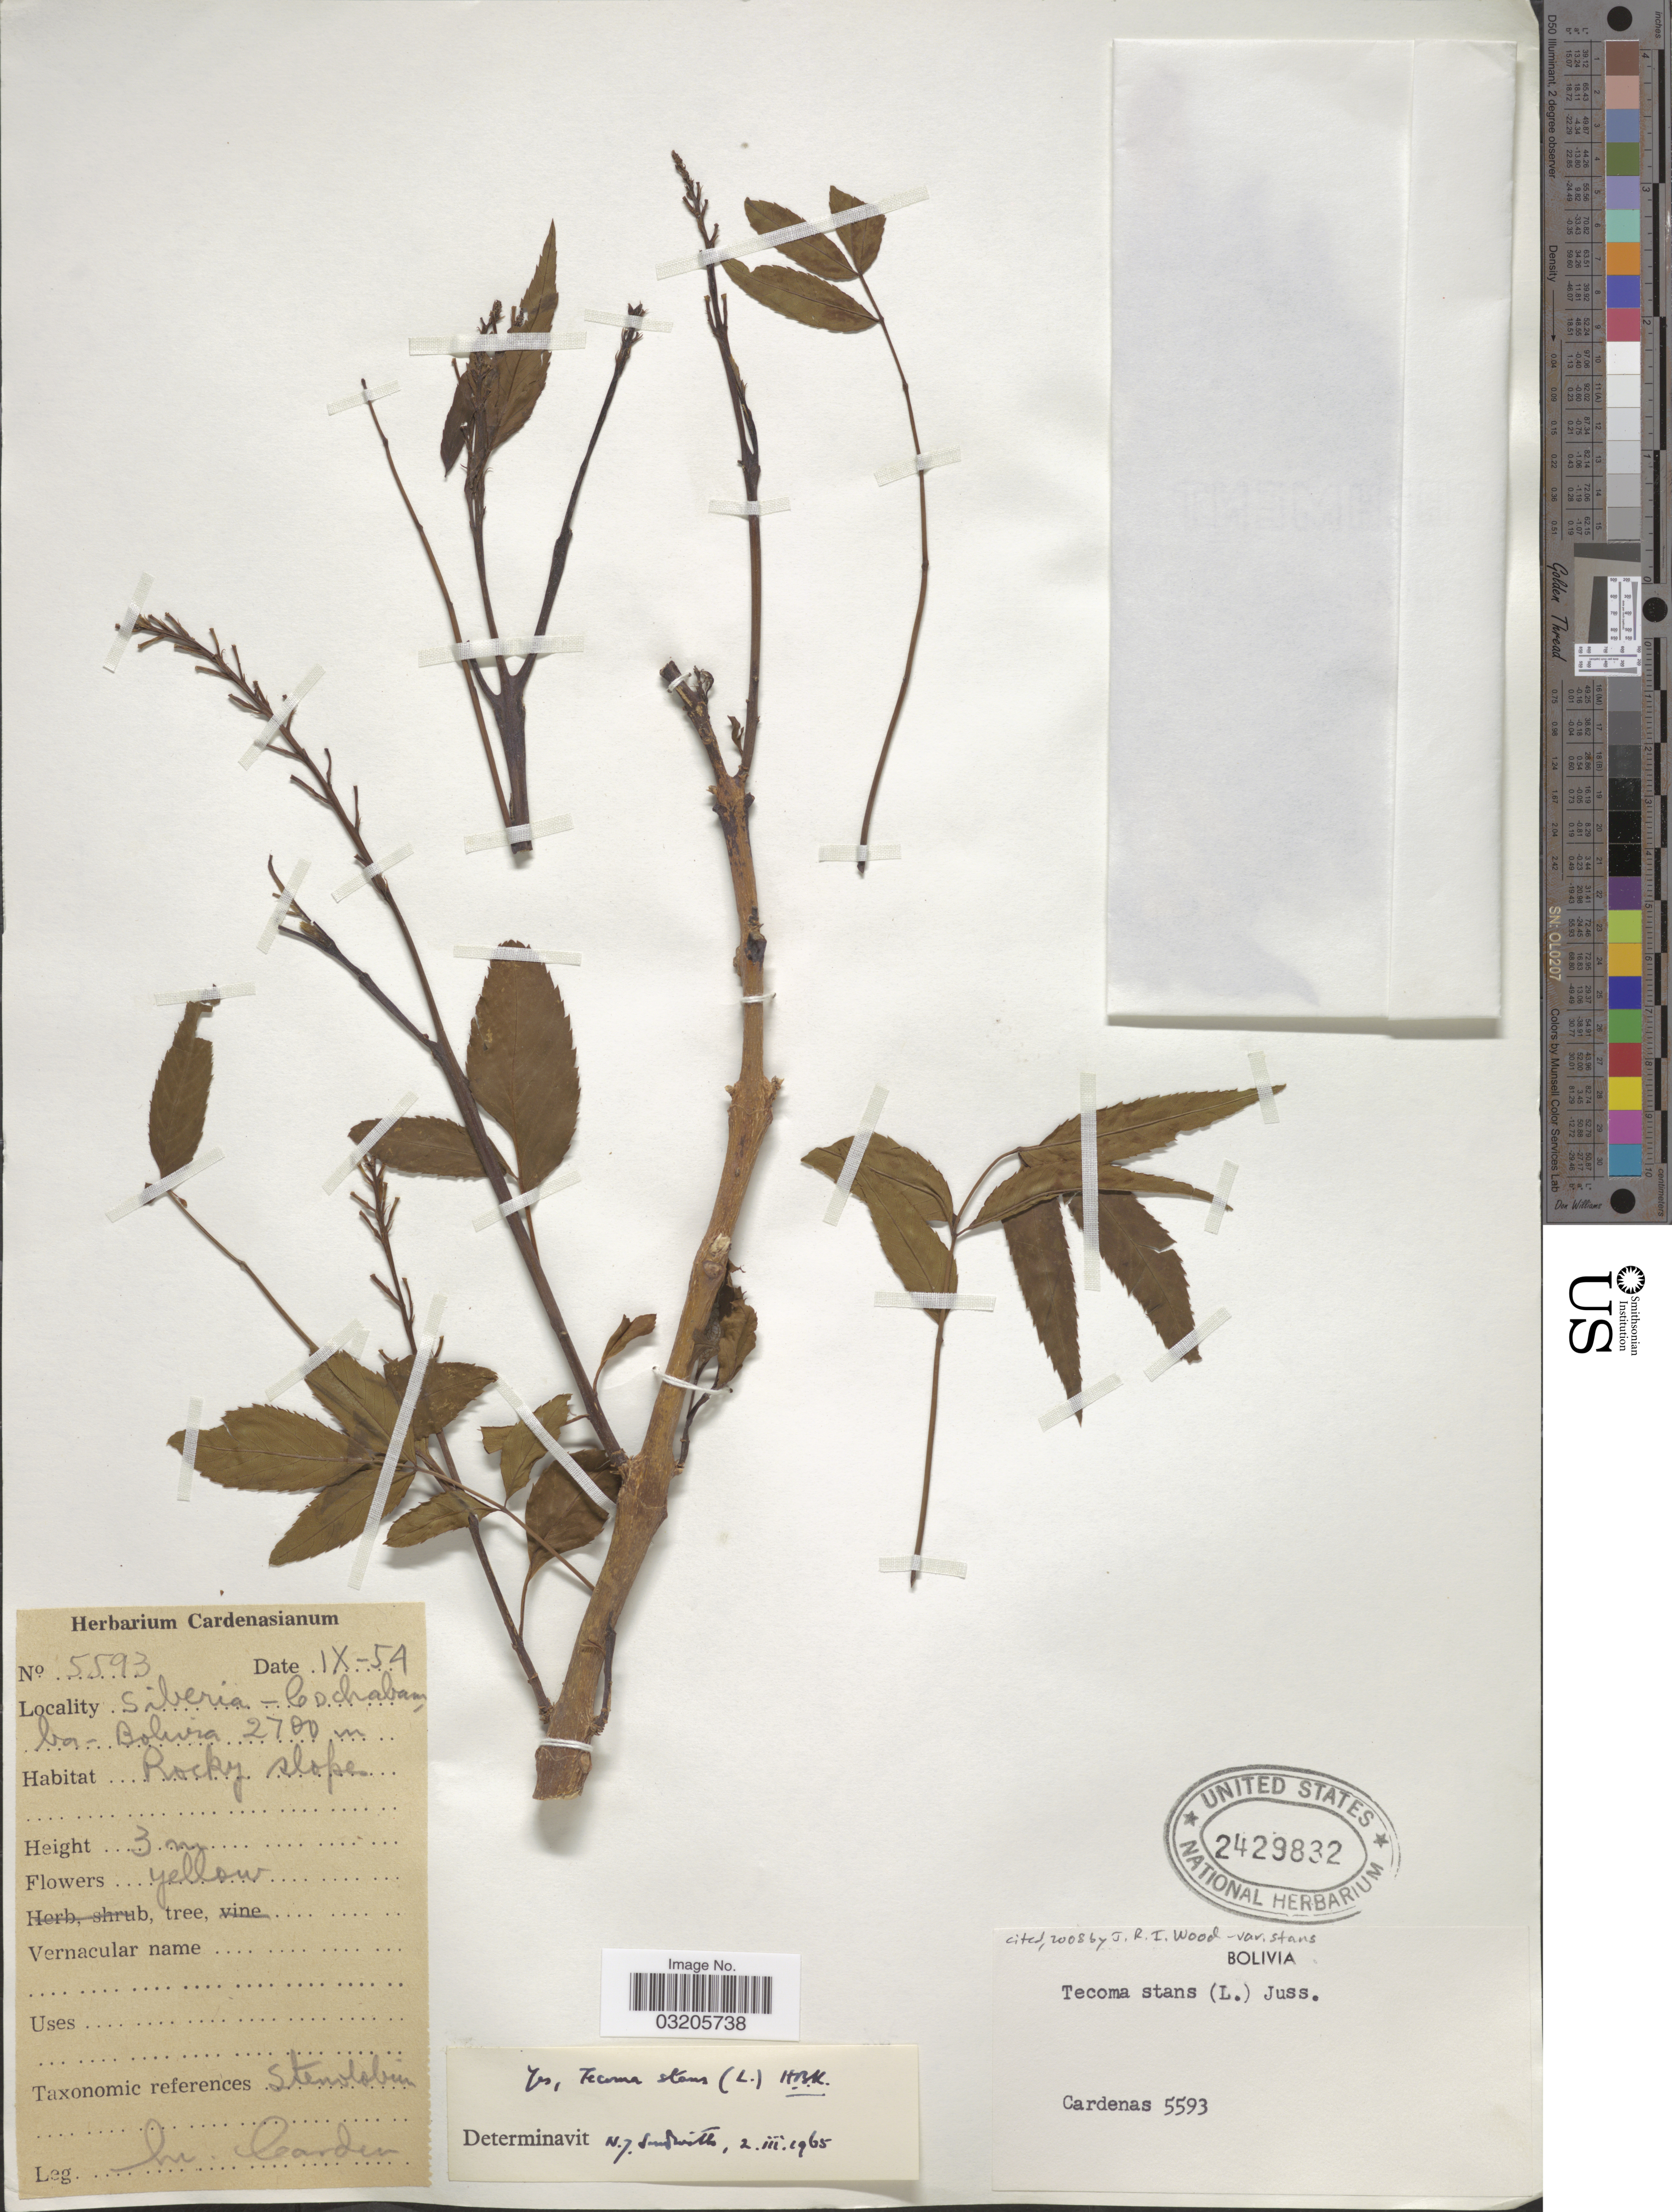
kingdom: Plantae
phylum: Tracheophyta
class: Magnoliopsida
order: Lamiales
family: Bignoniaceae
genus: Tecoma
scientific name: Tecoma stans var. stans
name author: (L.) Juss. ex Kunth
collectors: M. Cárdenas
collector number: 5593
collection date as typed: Transcribed d/m/y: /9/54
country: Bolivia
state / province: Cochabamba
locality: Siberia.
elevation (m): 2700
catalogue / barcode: US 2429832